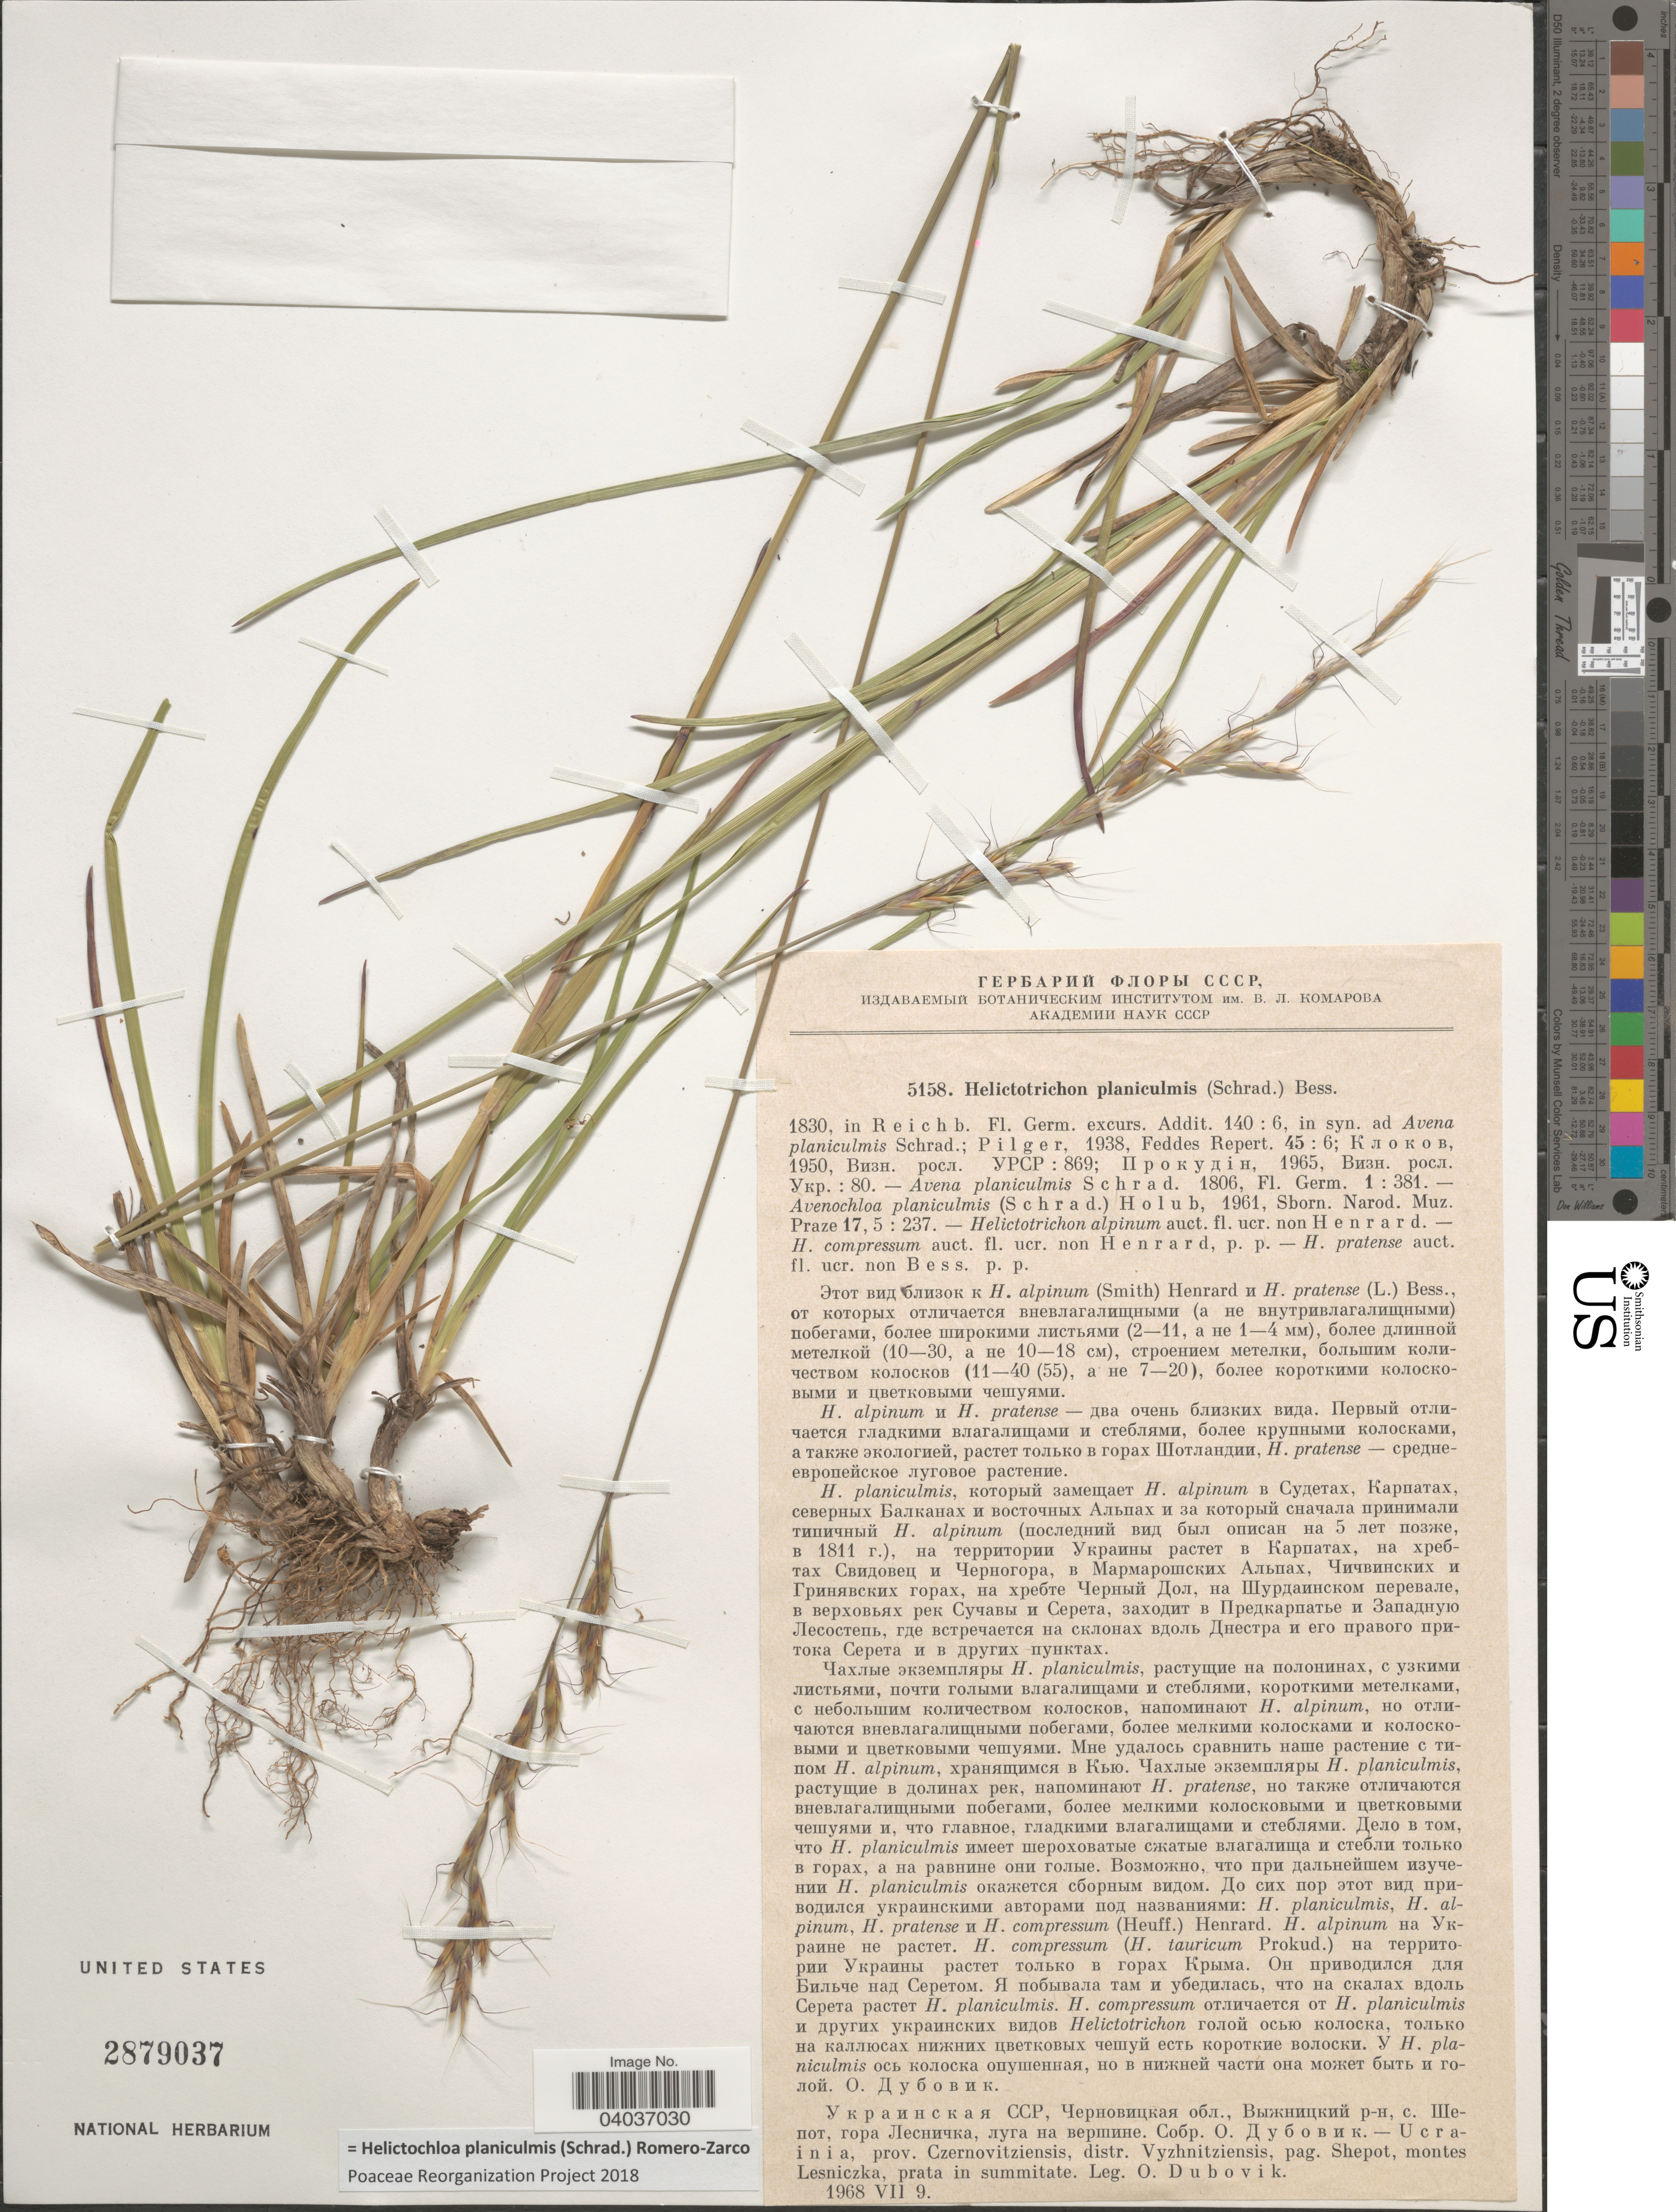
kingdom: Plantae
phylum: Tracheophyta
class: Liliopsida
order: Poales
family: Poaceae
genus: Helictochloa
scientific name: Helictochloa planiculmis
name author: (Schrad.) Romero Zarco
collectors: O. Dubovik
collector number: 5158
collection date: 1968-07-09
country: Ukraine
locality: X - Ucrainia, prov. Czernovitziensis, distr. Vyzhnitziensis, pag. Shepot, montes Lesniczka, prata in summitate.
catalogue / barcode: US 2879037